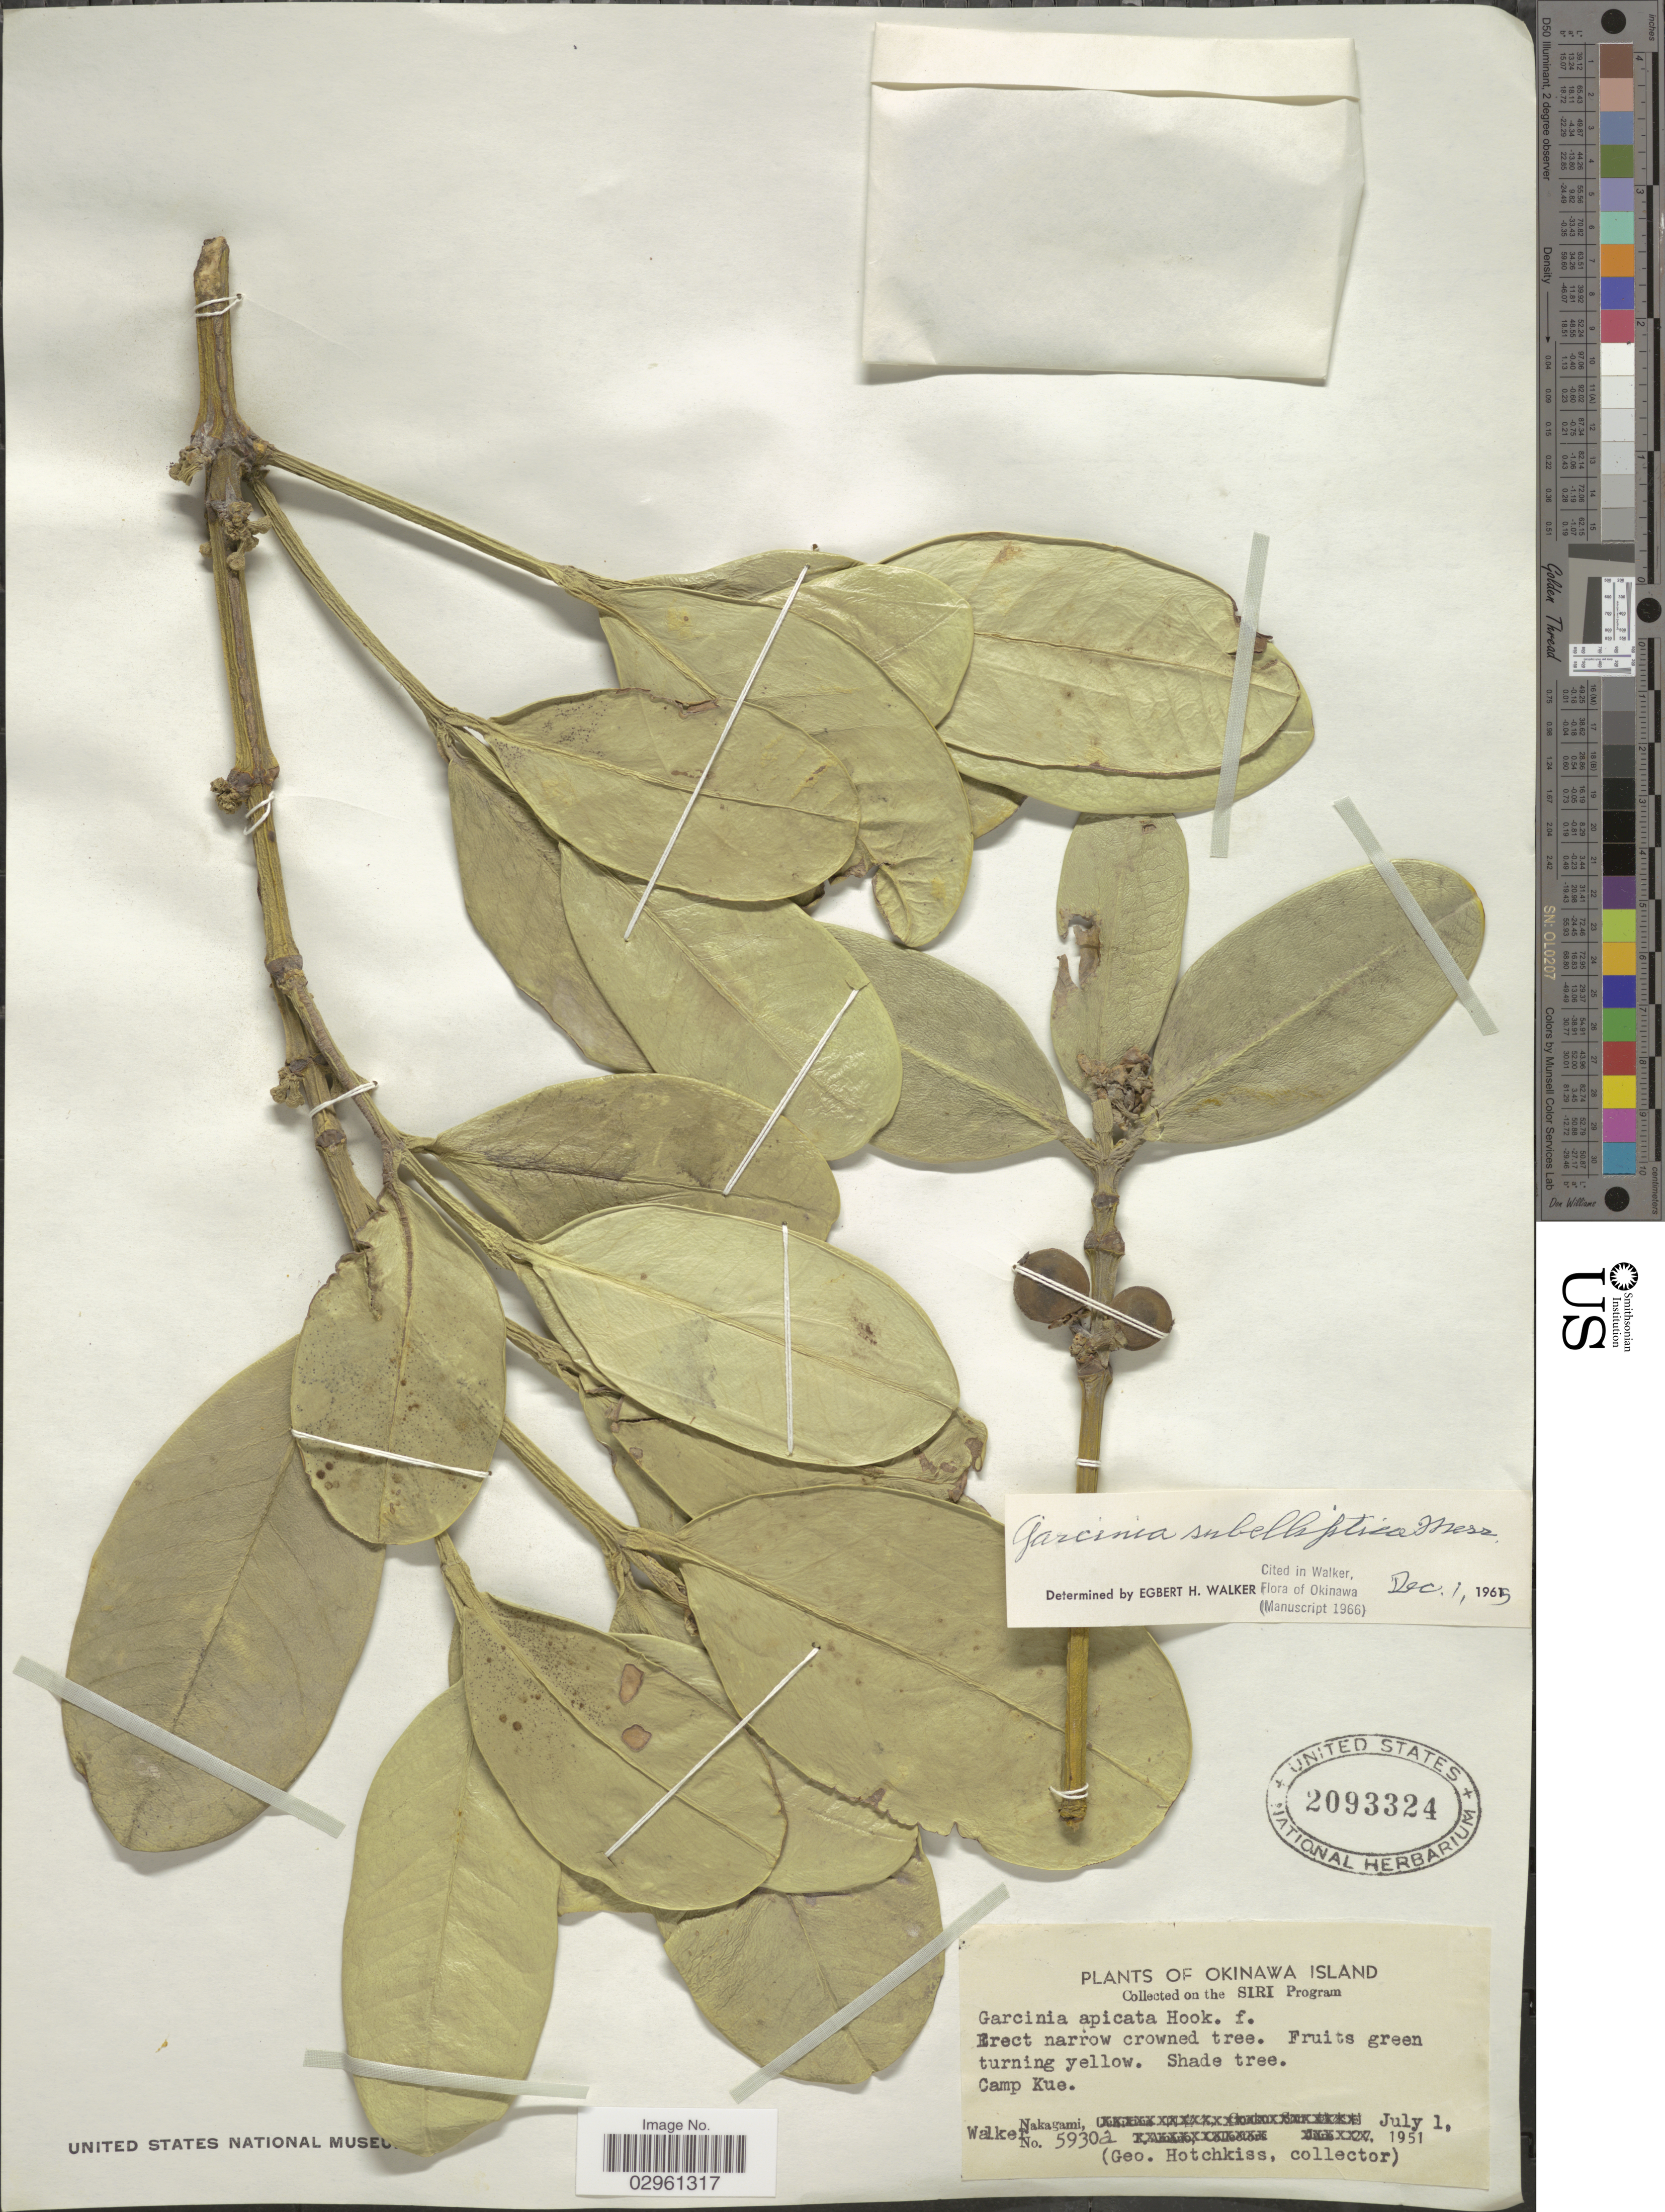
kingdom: Plantae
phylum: Tracheophyta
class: Magnoliopsida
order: Malpighiales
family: Clusiaceae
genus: Garcinia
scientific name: Garcinia subelliptica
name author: Merr.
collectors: -. Walker & G. Hotchkiss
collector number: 5930a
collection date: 1951-07-01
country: Japan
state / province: Okinawa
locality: Okinawa Island. Cap Kue. Nakagami.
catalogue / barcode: US 2093324